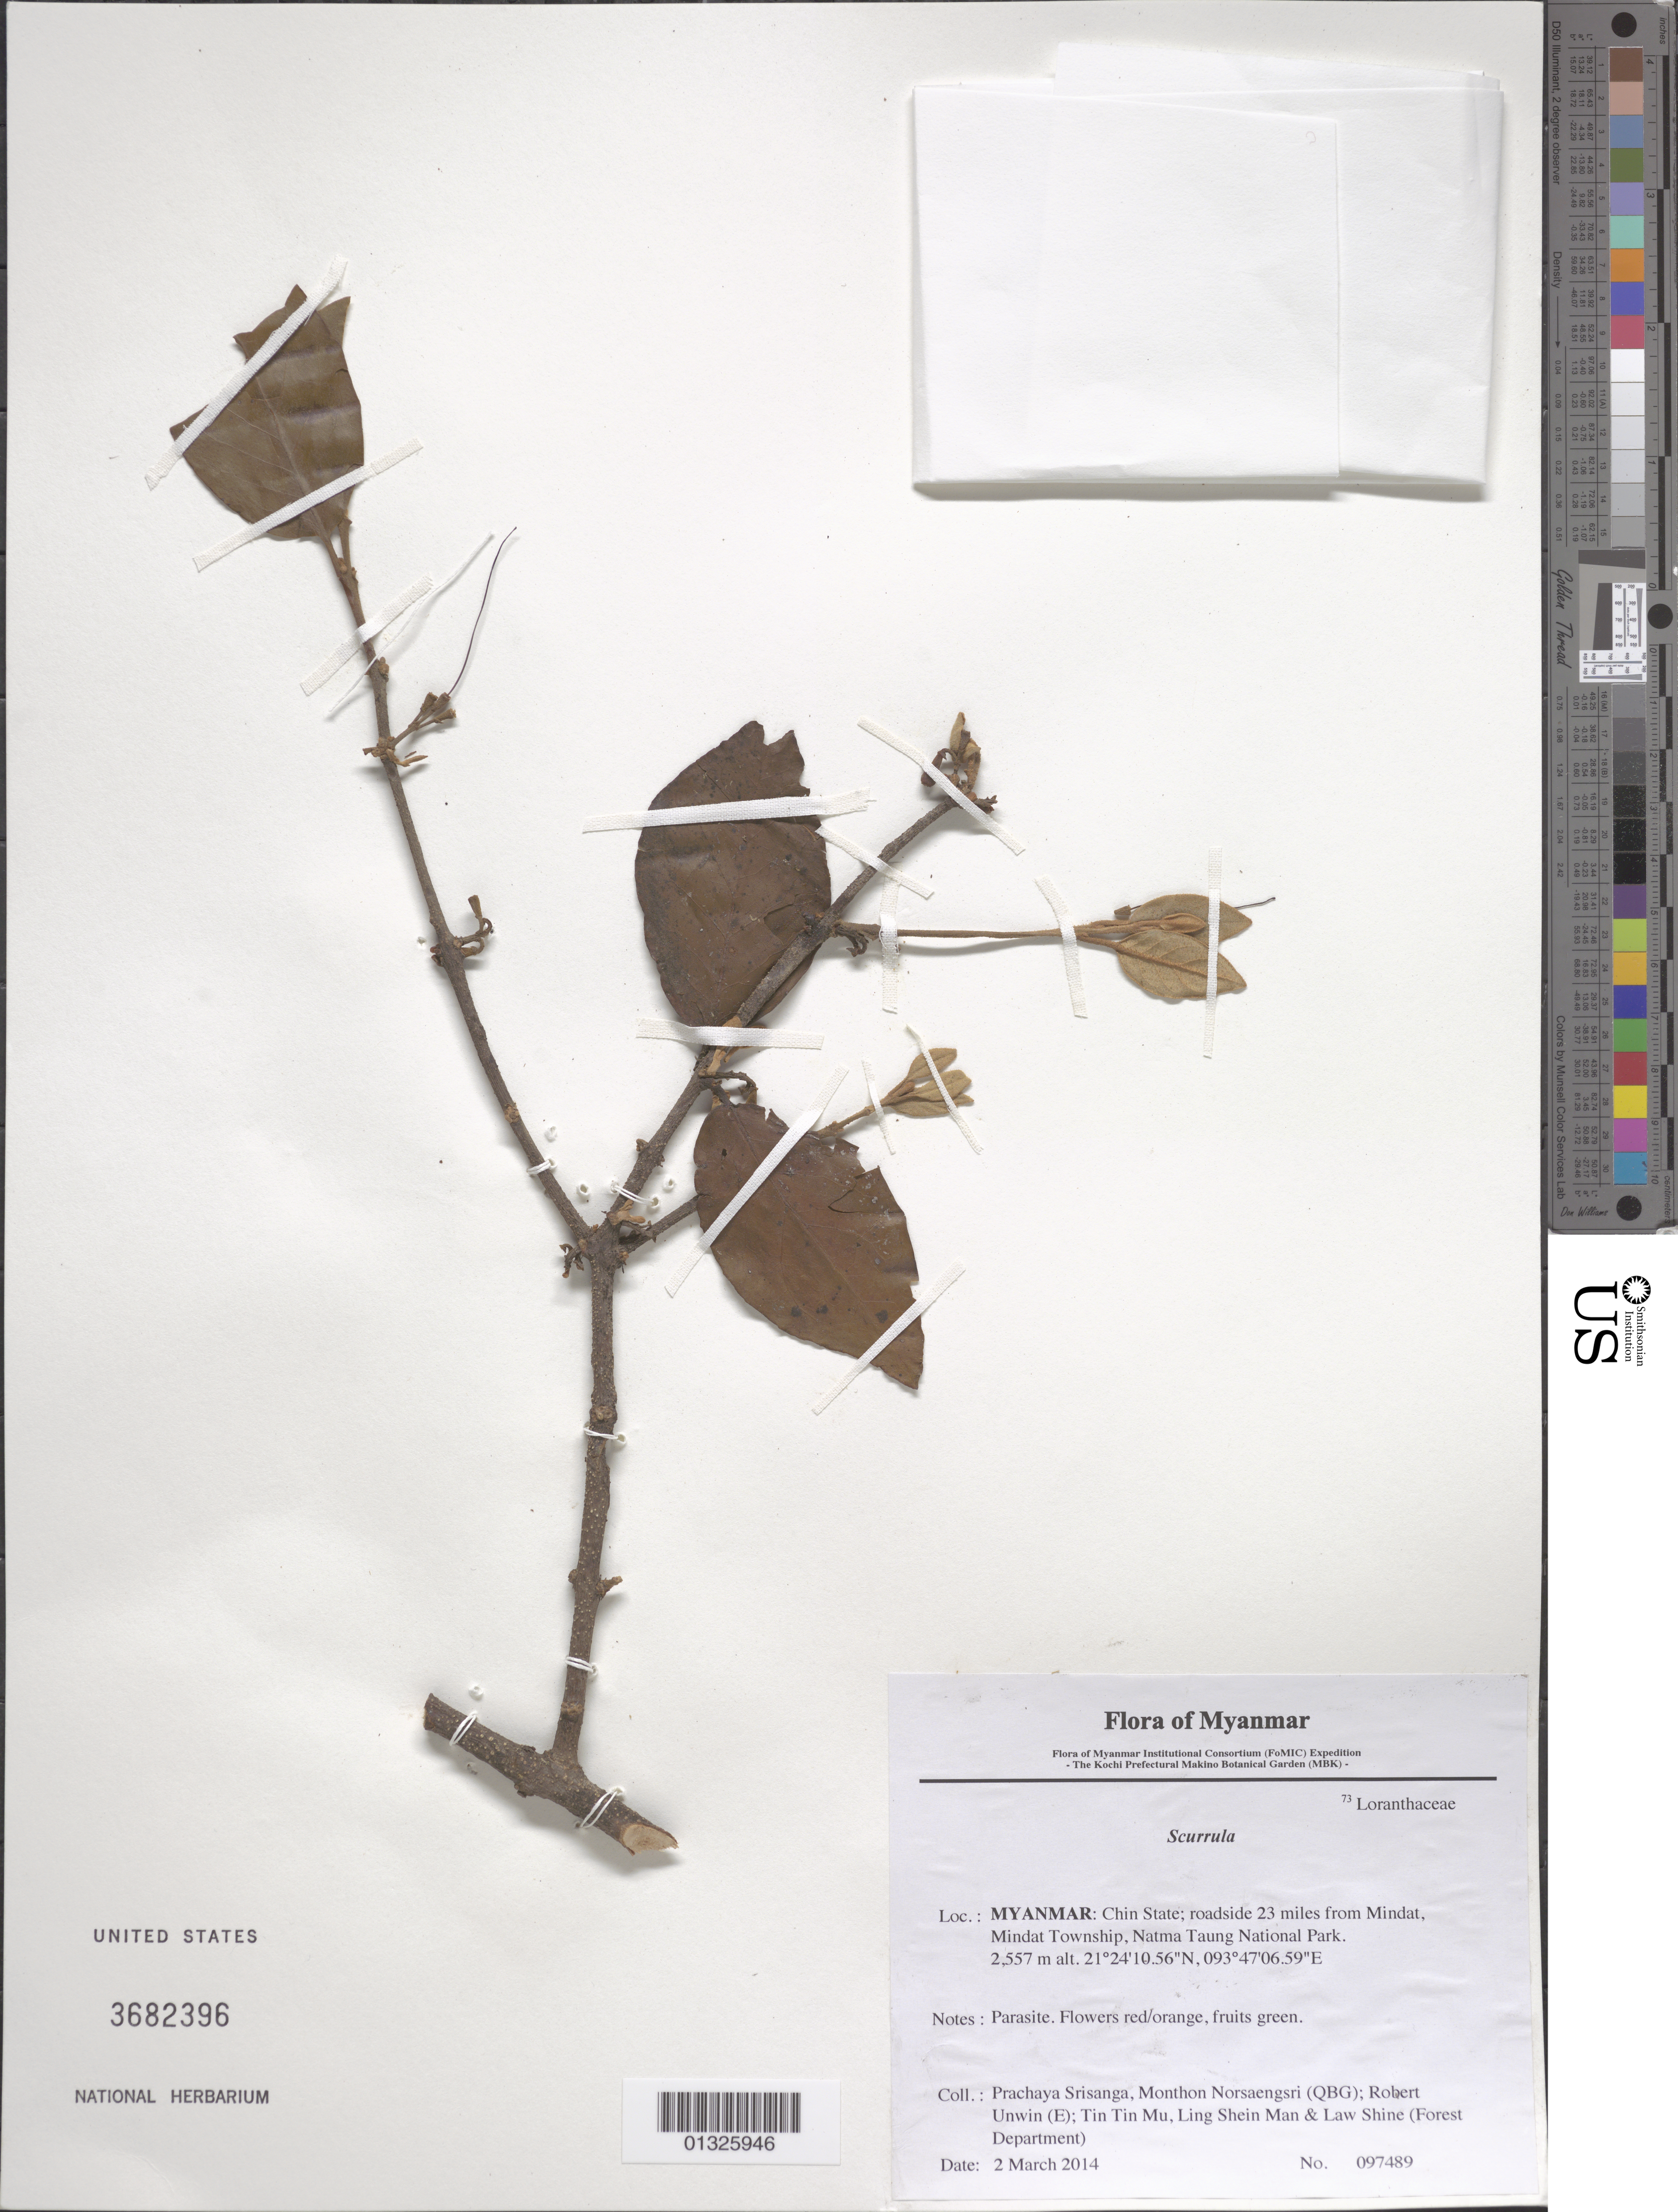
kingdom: Plantae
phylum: Tracheophyta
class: Magnoliopsida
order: Santalales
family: Loranthaceae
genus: Scurrula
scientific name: Scurrula sp.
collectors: P. Srisanga, M. Norsaengsri, R. Unwin, Tin Tin Mu, Ling Shein Man & L. Shine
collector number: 97489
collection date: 2014-03-02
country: Myanmar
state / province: Chin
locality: Roadside 23 miles from Mindat, Mindat Township, Natma Taung National Park.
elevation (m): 2557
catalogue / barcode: US 3682396